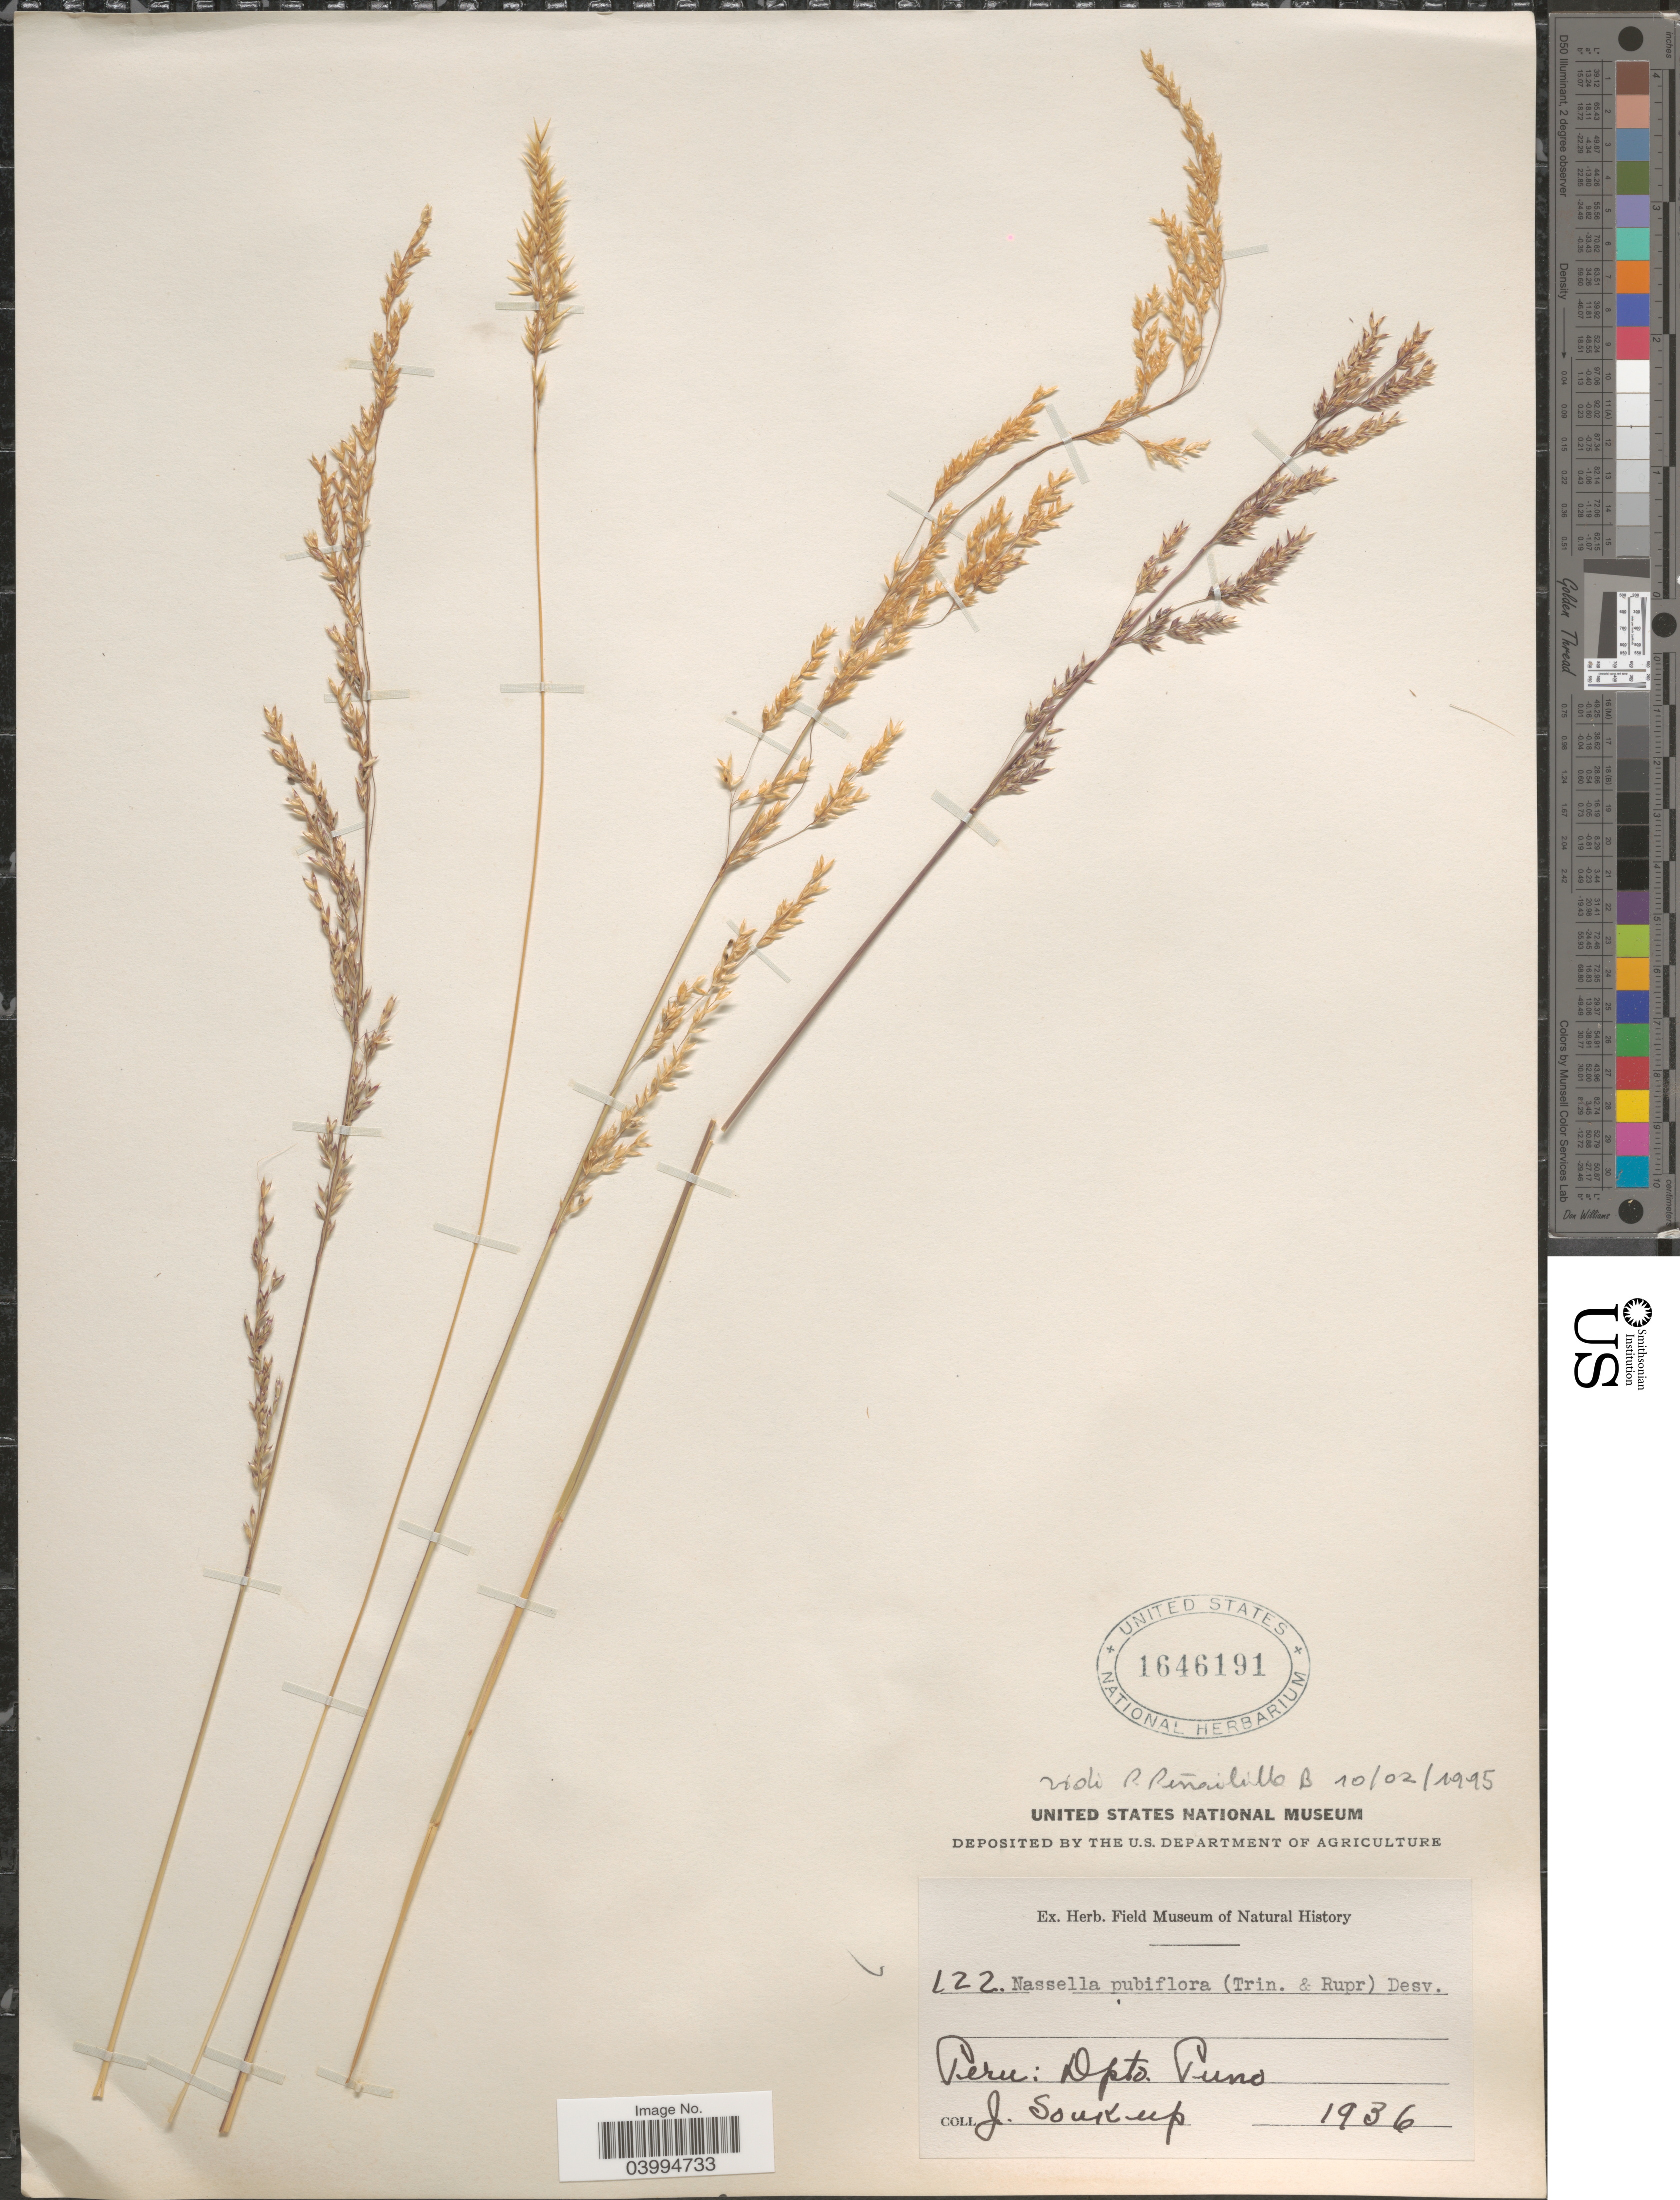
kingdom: Plantae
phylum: Tracheophyta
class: Liliopsida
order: Poales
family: Poaceae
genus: Nassella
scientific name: Nassella pubiflora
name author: (Trin. & Rupr.) É. Desv.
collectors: J. Soukup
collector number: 122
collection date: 1936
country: Peru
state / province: Puno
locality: Dpto. Puno.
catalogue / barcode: US 1646191